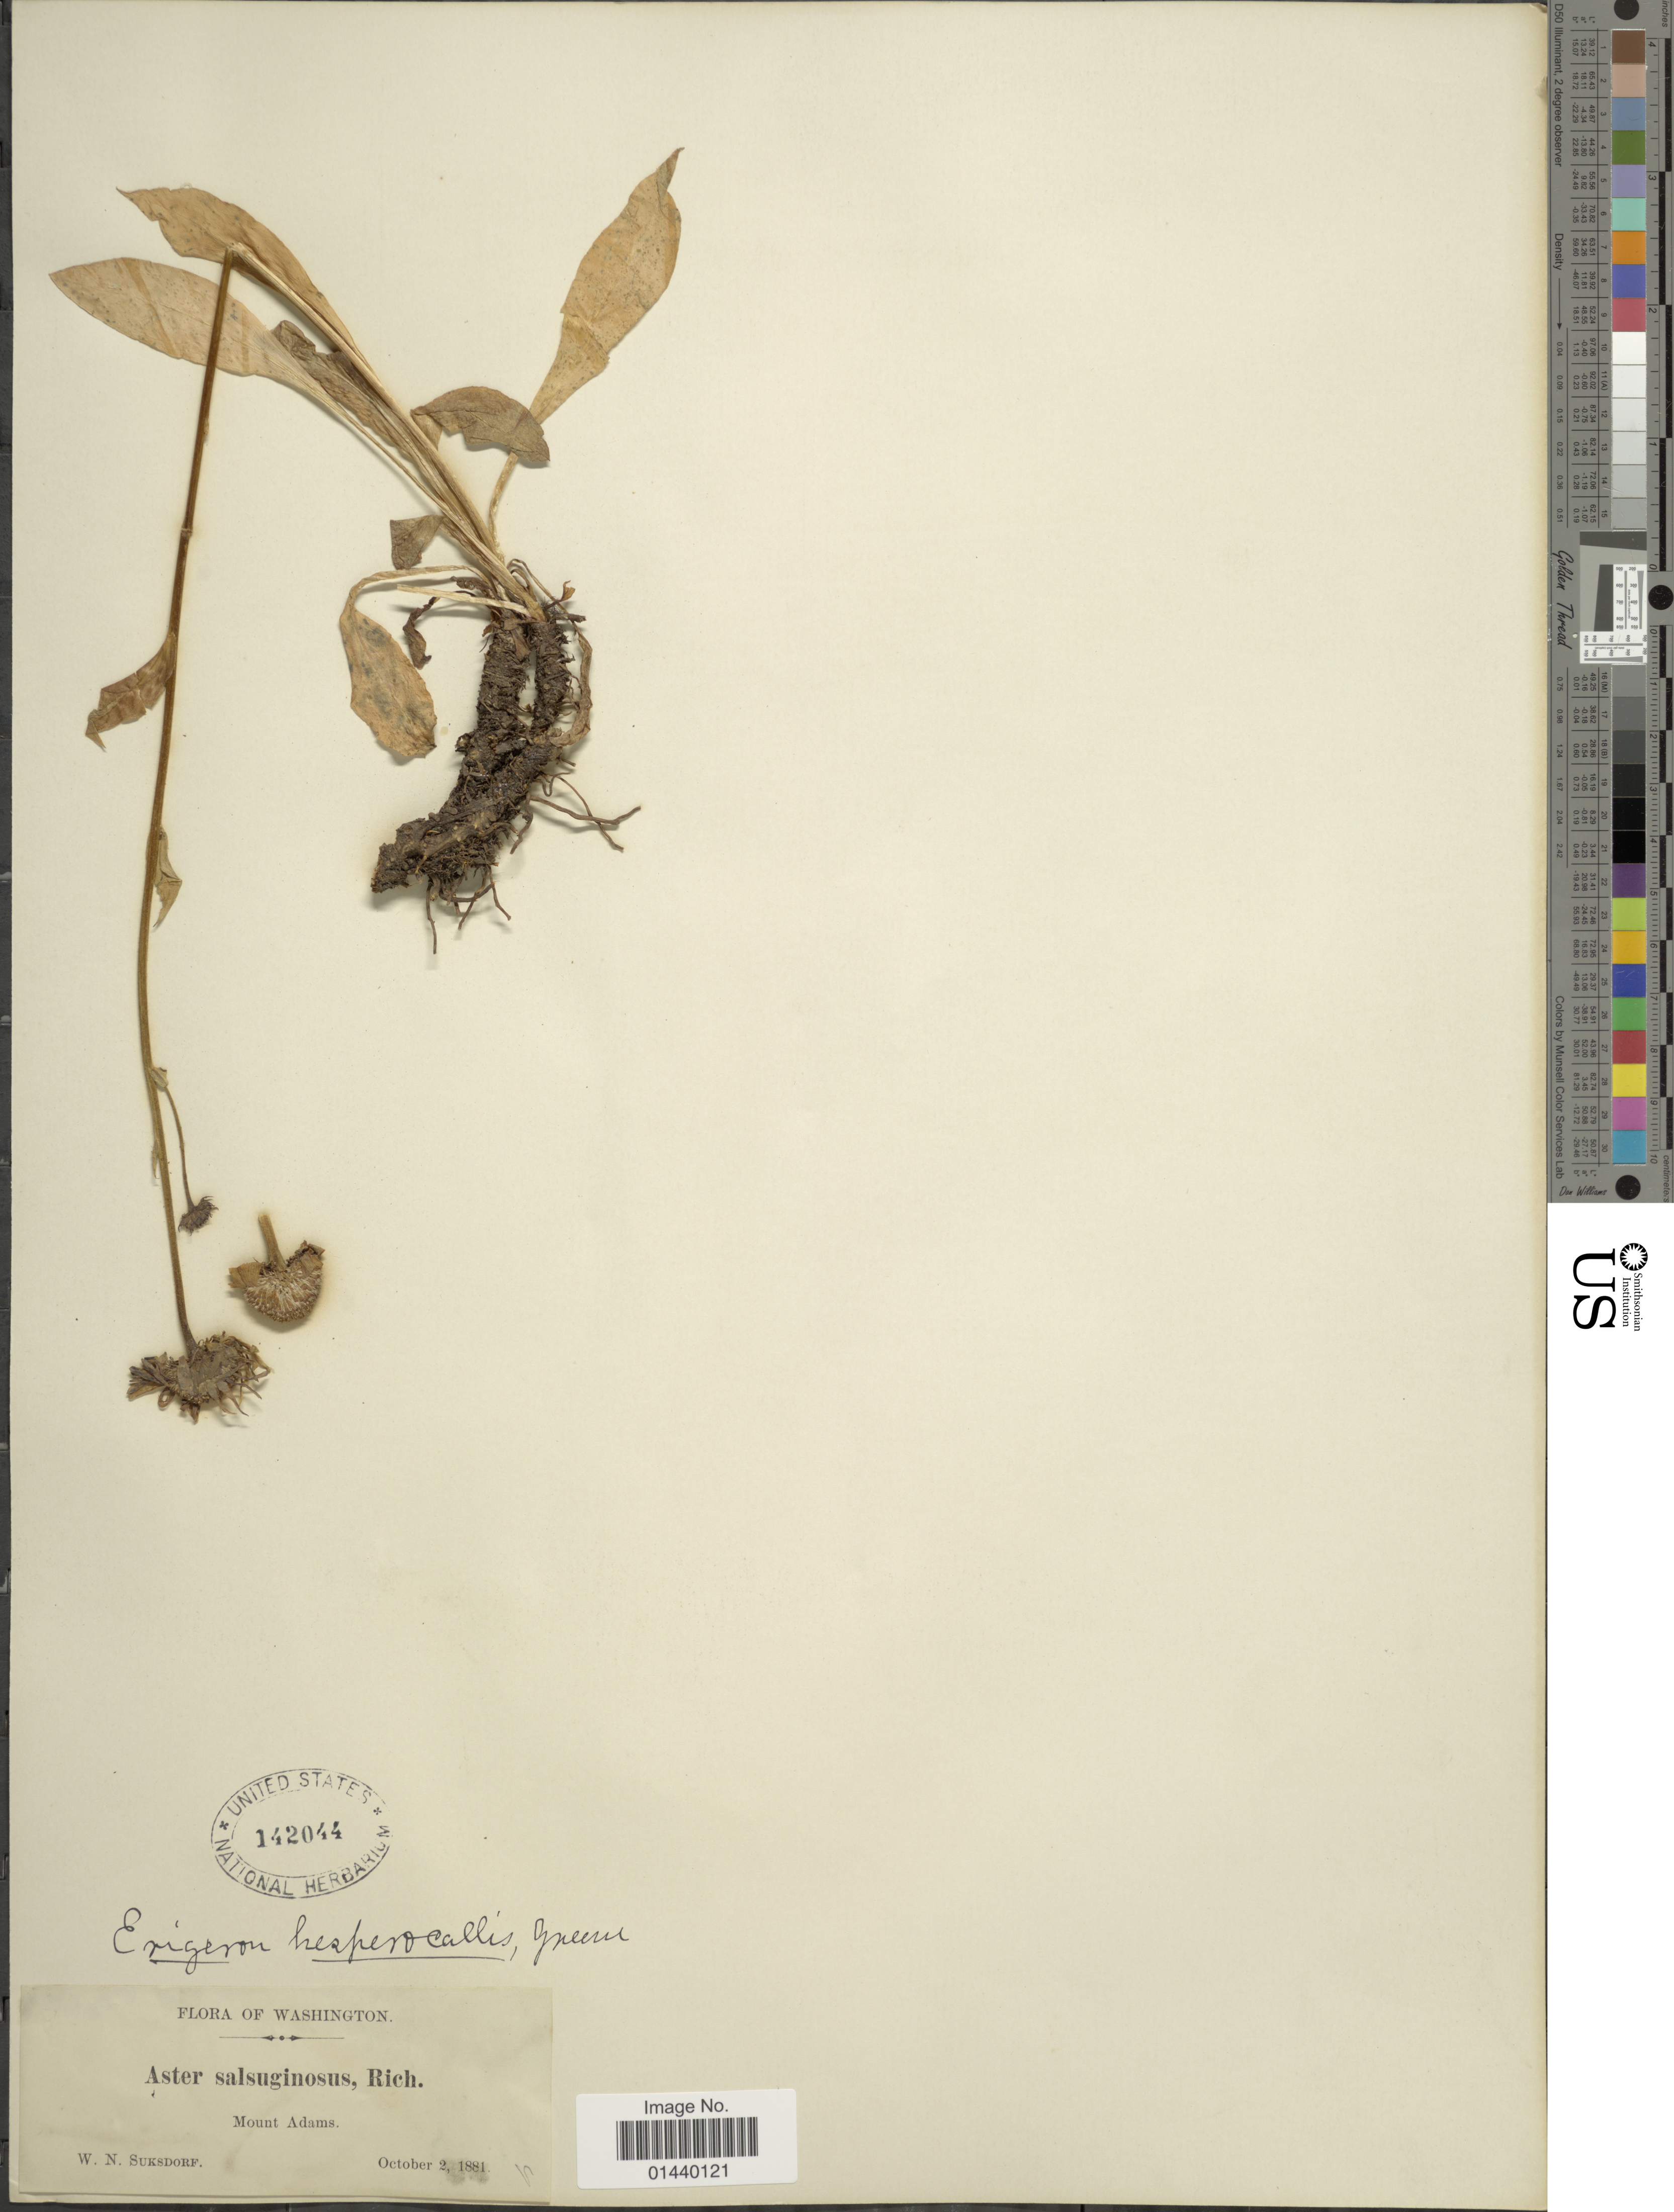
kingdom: Plantae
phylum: Tracheophyta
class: Magnoliopsida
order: Asterales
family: Asteraceae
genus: Erigeron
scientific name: Erigeron salsuginosus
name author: (Richardson ex R. Br.) A. Gray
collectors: W. N. Suksdorf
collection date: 1881-10-02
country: United States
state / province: Washington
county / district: Yakima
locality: Mount Adams.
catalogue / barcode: US 142044